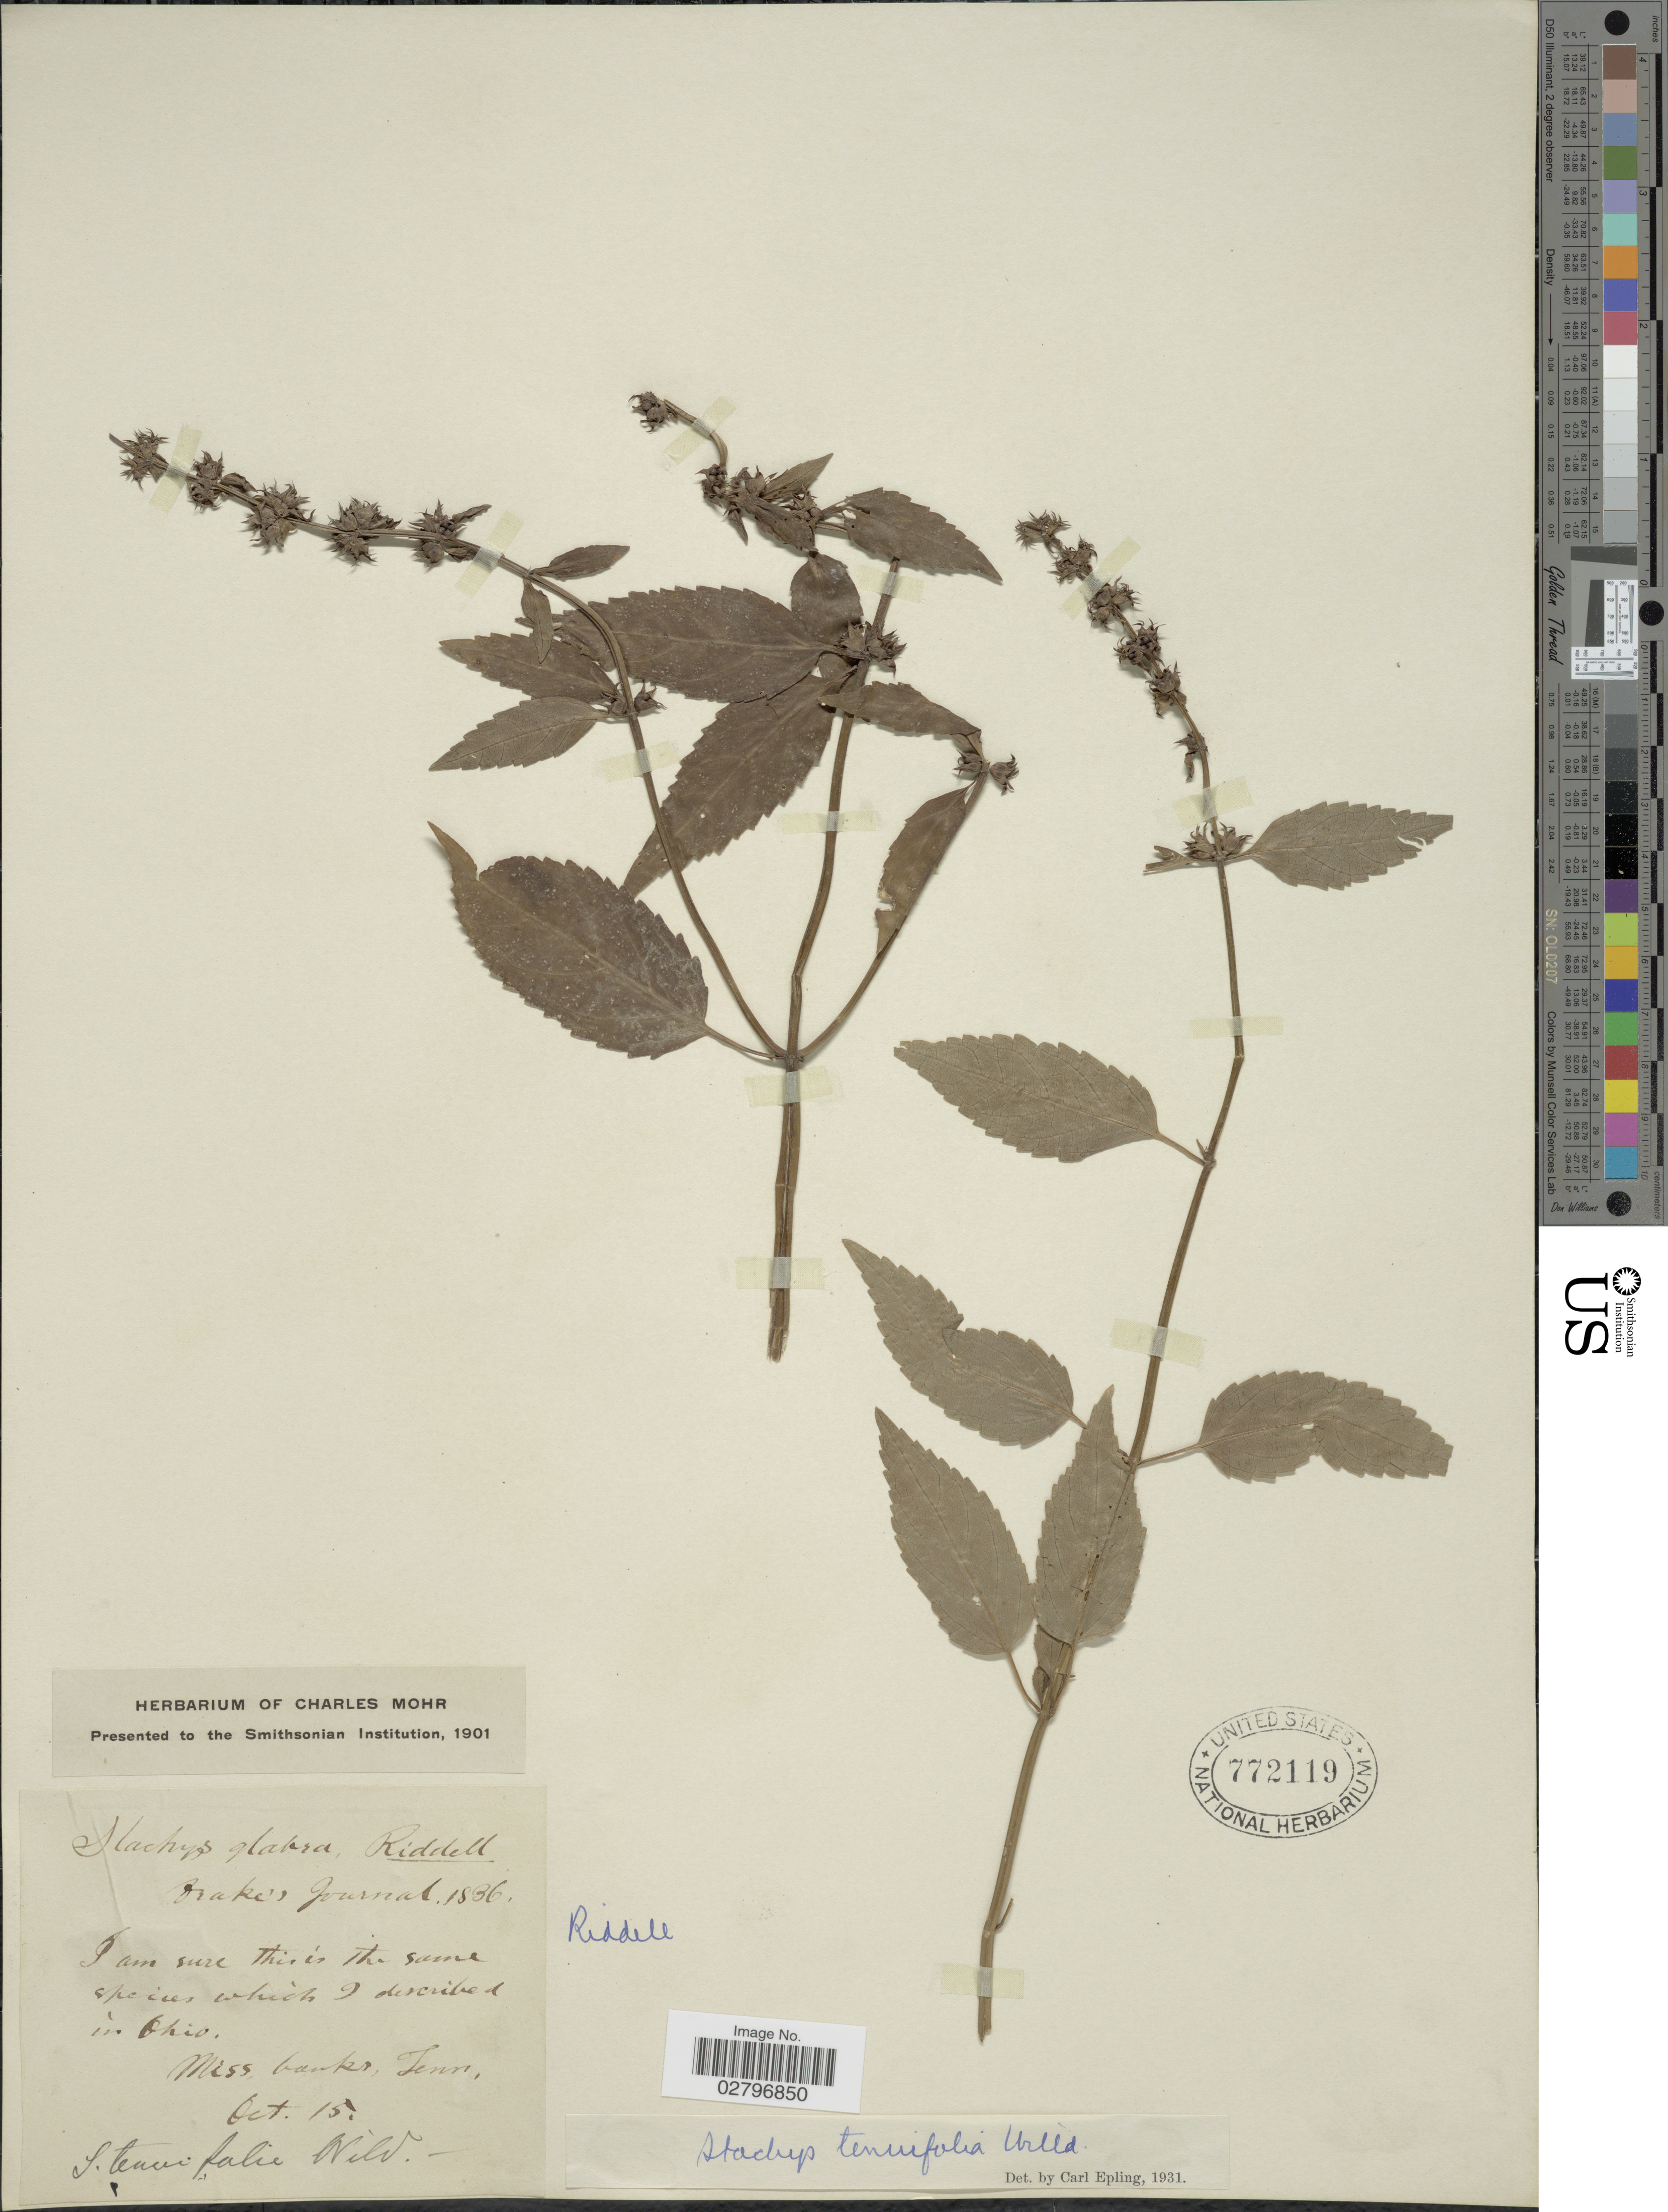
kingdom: Plantae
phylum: Tracheophyta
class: Magnoliopsida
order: Lamiales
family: Lamiaceae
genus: Stachys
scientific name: Stachys tenuifolia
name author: Willd.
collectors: Riddell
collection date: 1836-10-15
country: United States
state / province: Tennessee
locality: Miss banks, Tenn.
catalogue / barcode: US 772119